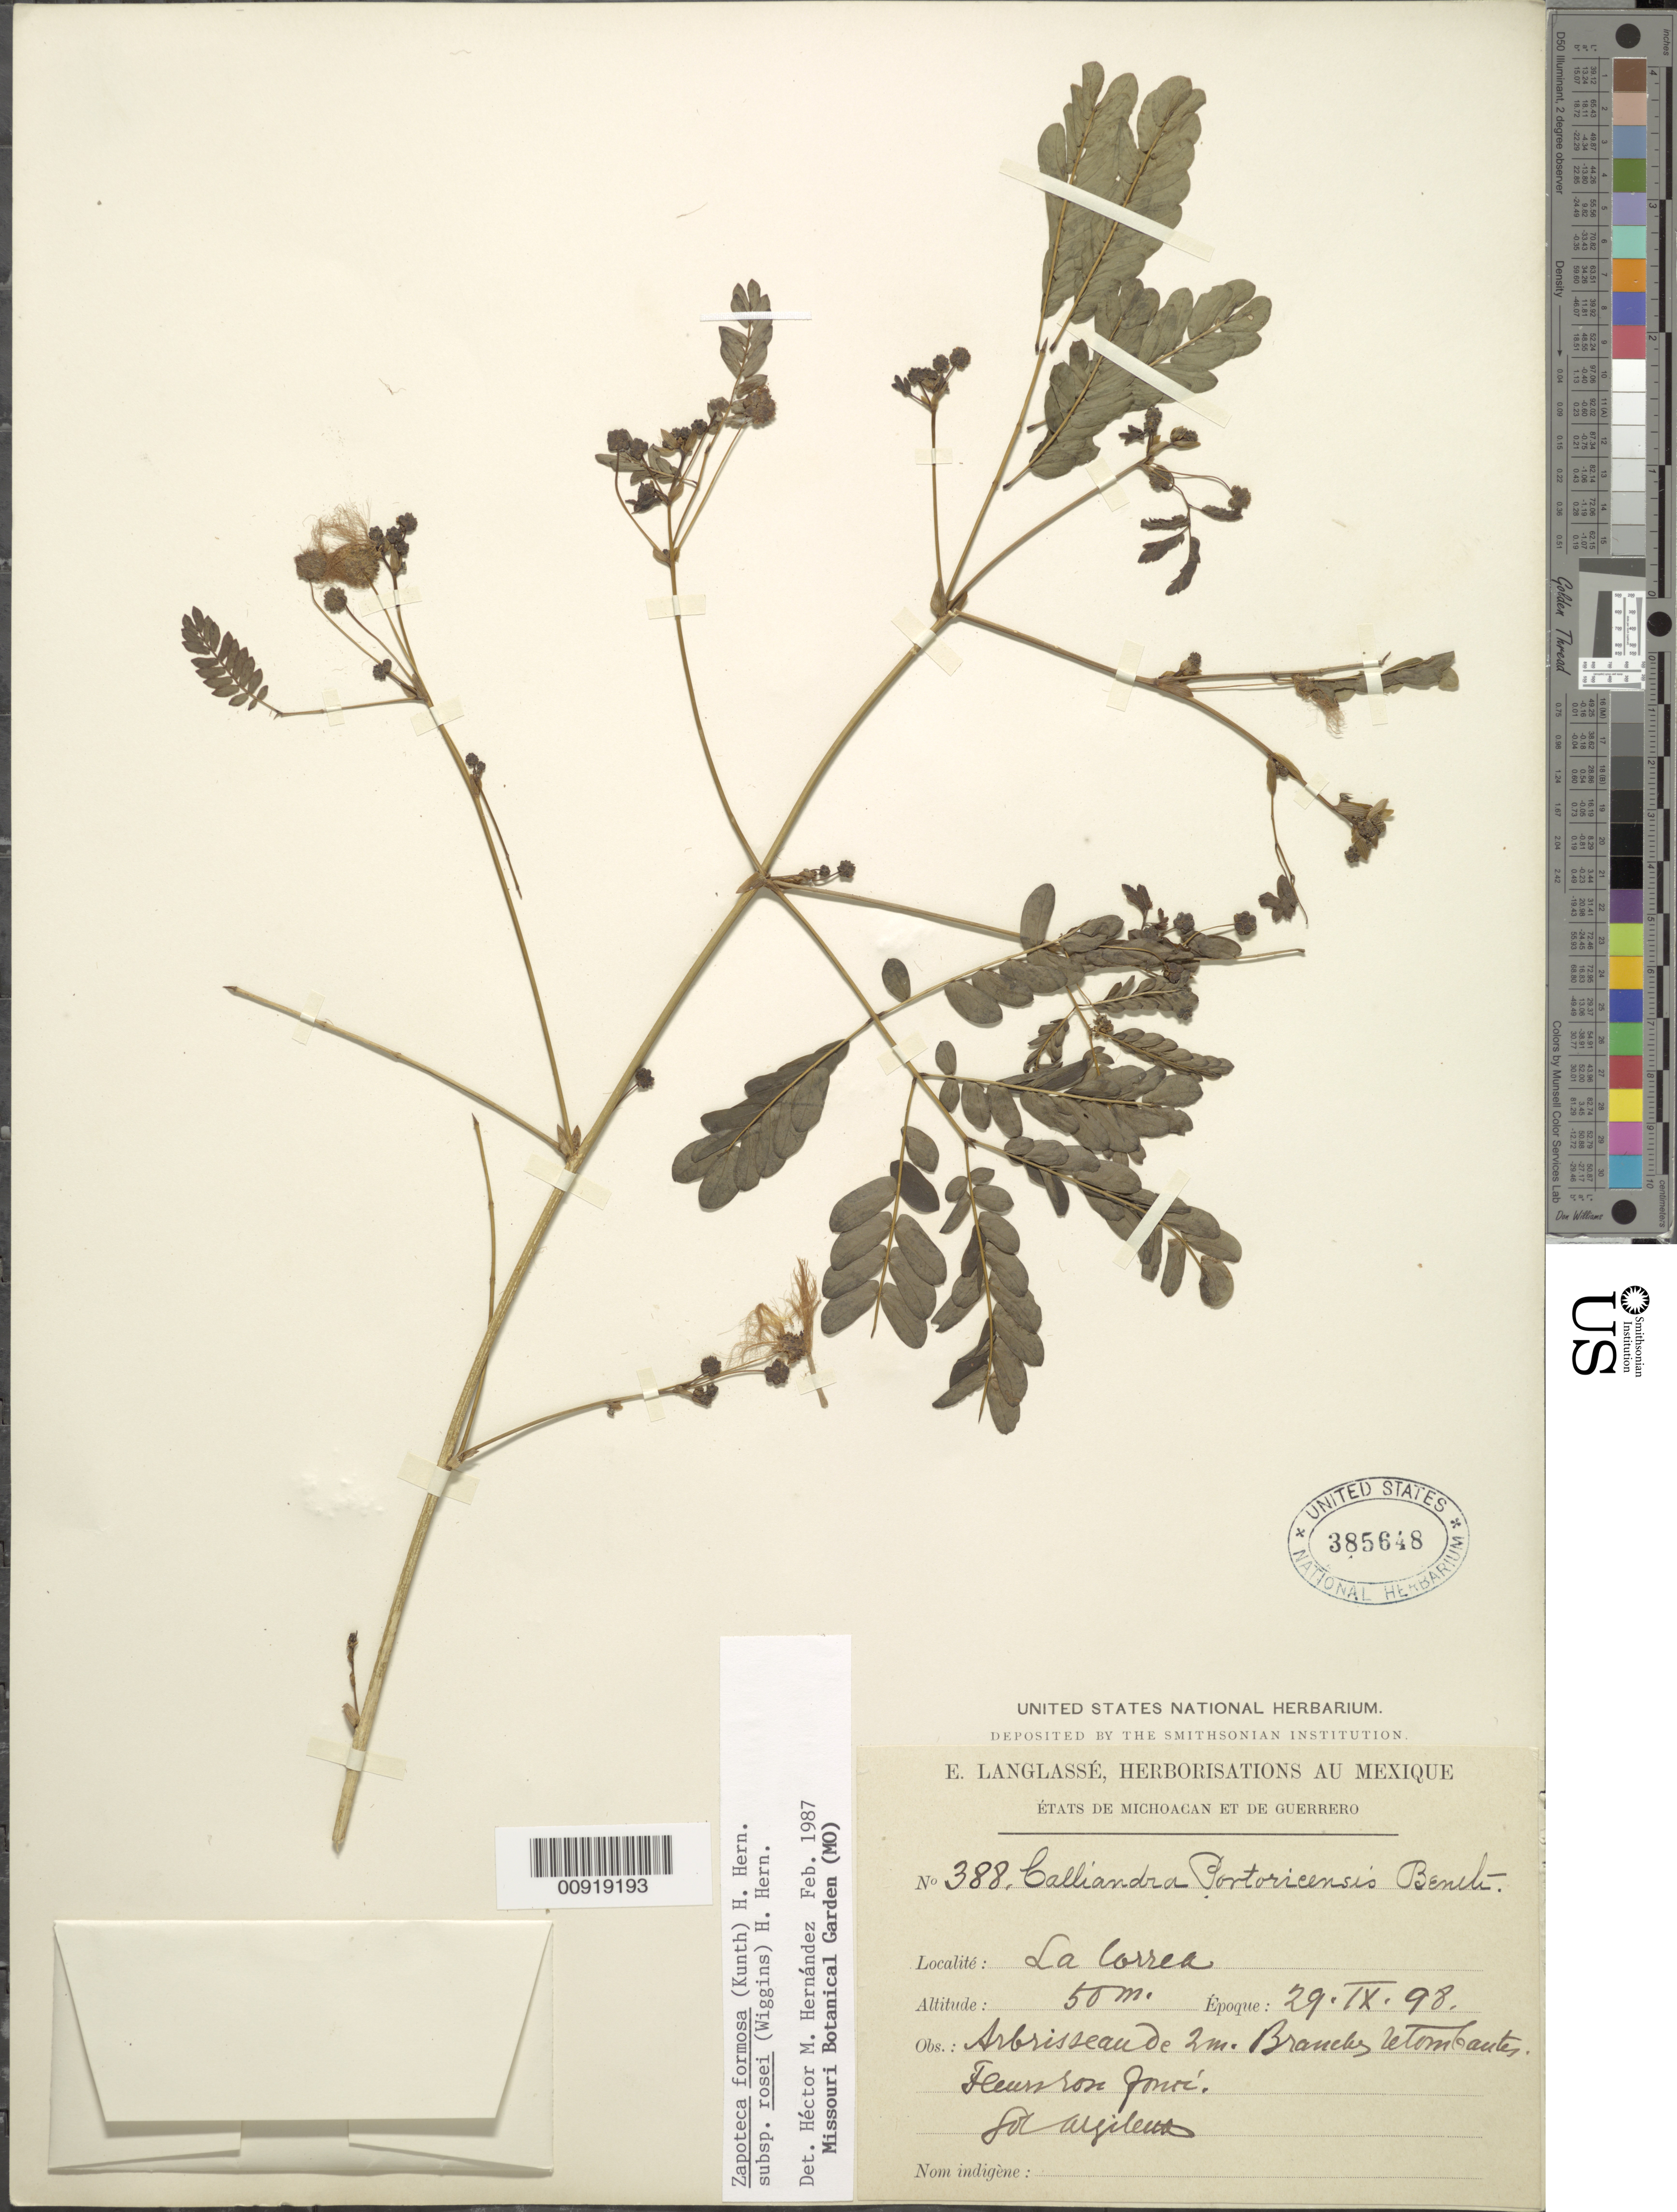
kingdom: Plantae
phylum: Tracheophyta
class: Magnoliopsida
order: Fabales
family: Fabaceae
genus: Zapoteca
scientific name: Zapoteca formosa subsp. rosei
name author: (Wiggins) H.M. Hern.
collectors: E. Langlassé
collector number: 388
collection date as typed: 29 Sep 1898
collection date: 1898-09-29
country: Mexico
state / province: Guerrero / Michoacán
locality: La Correa. États de Michoacán et de Guerrero.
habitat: Sol argileux.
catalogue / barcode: US 385648